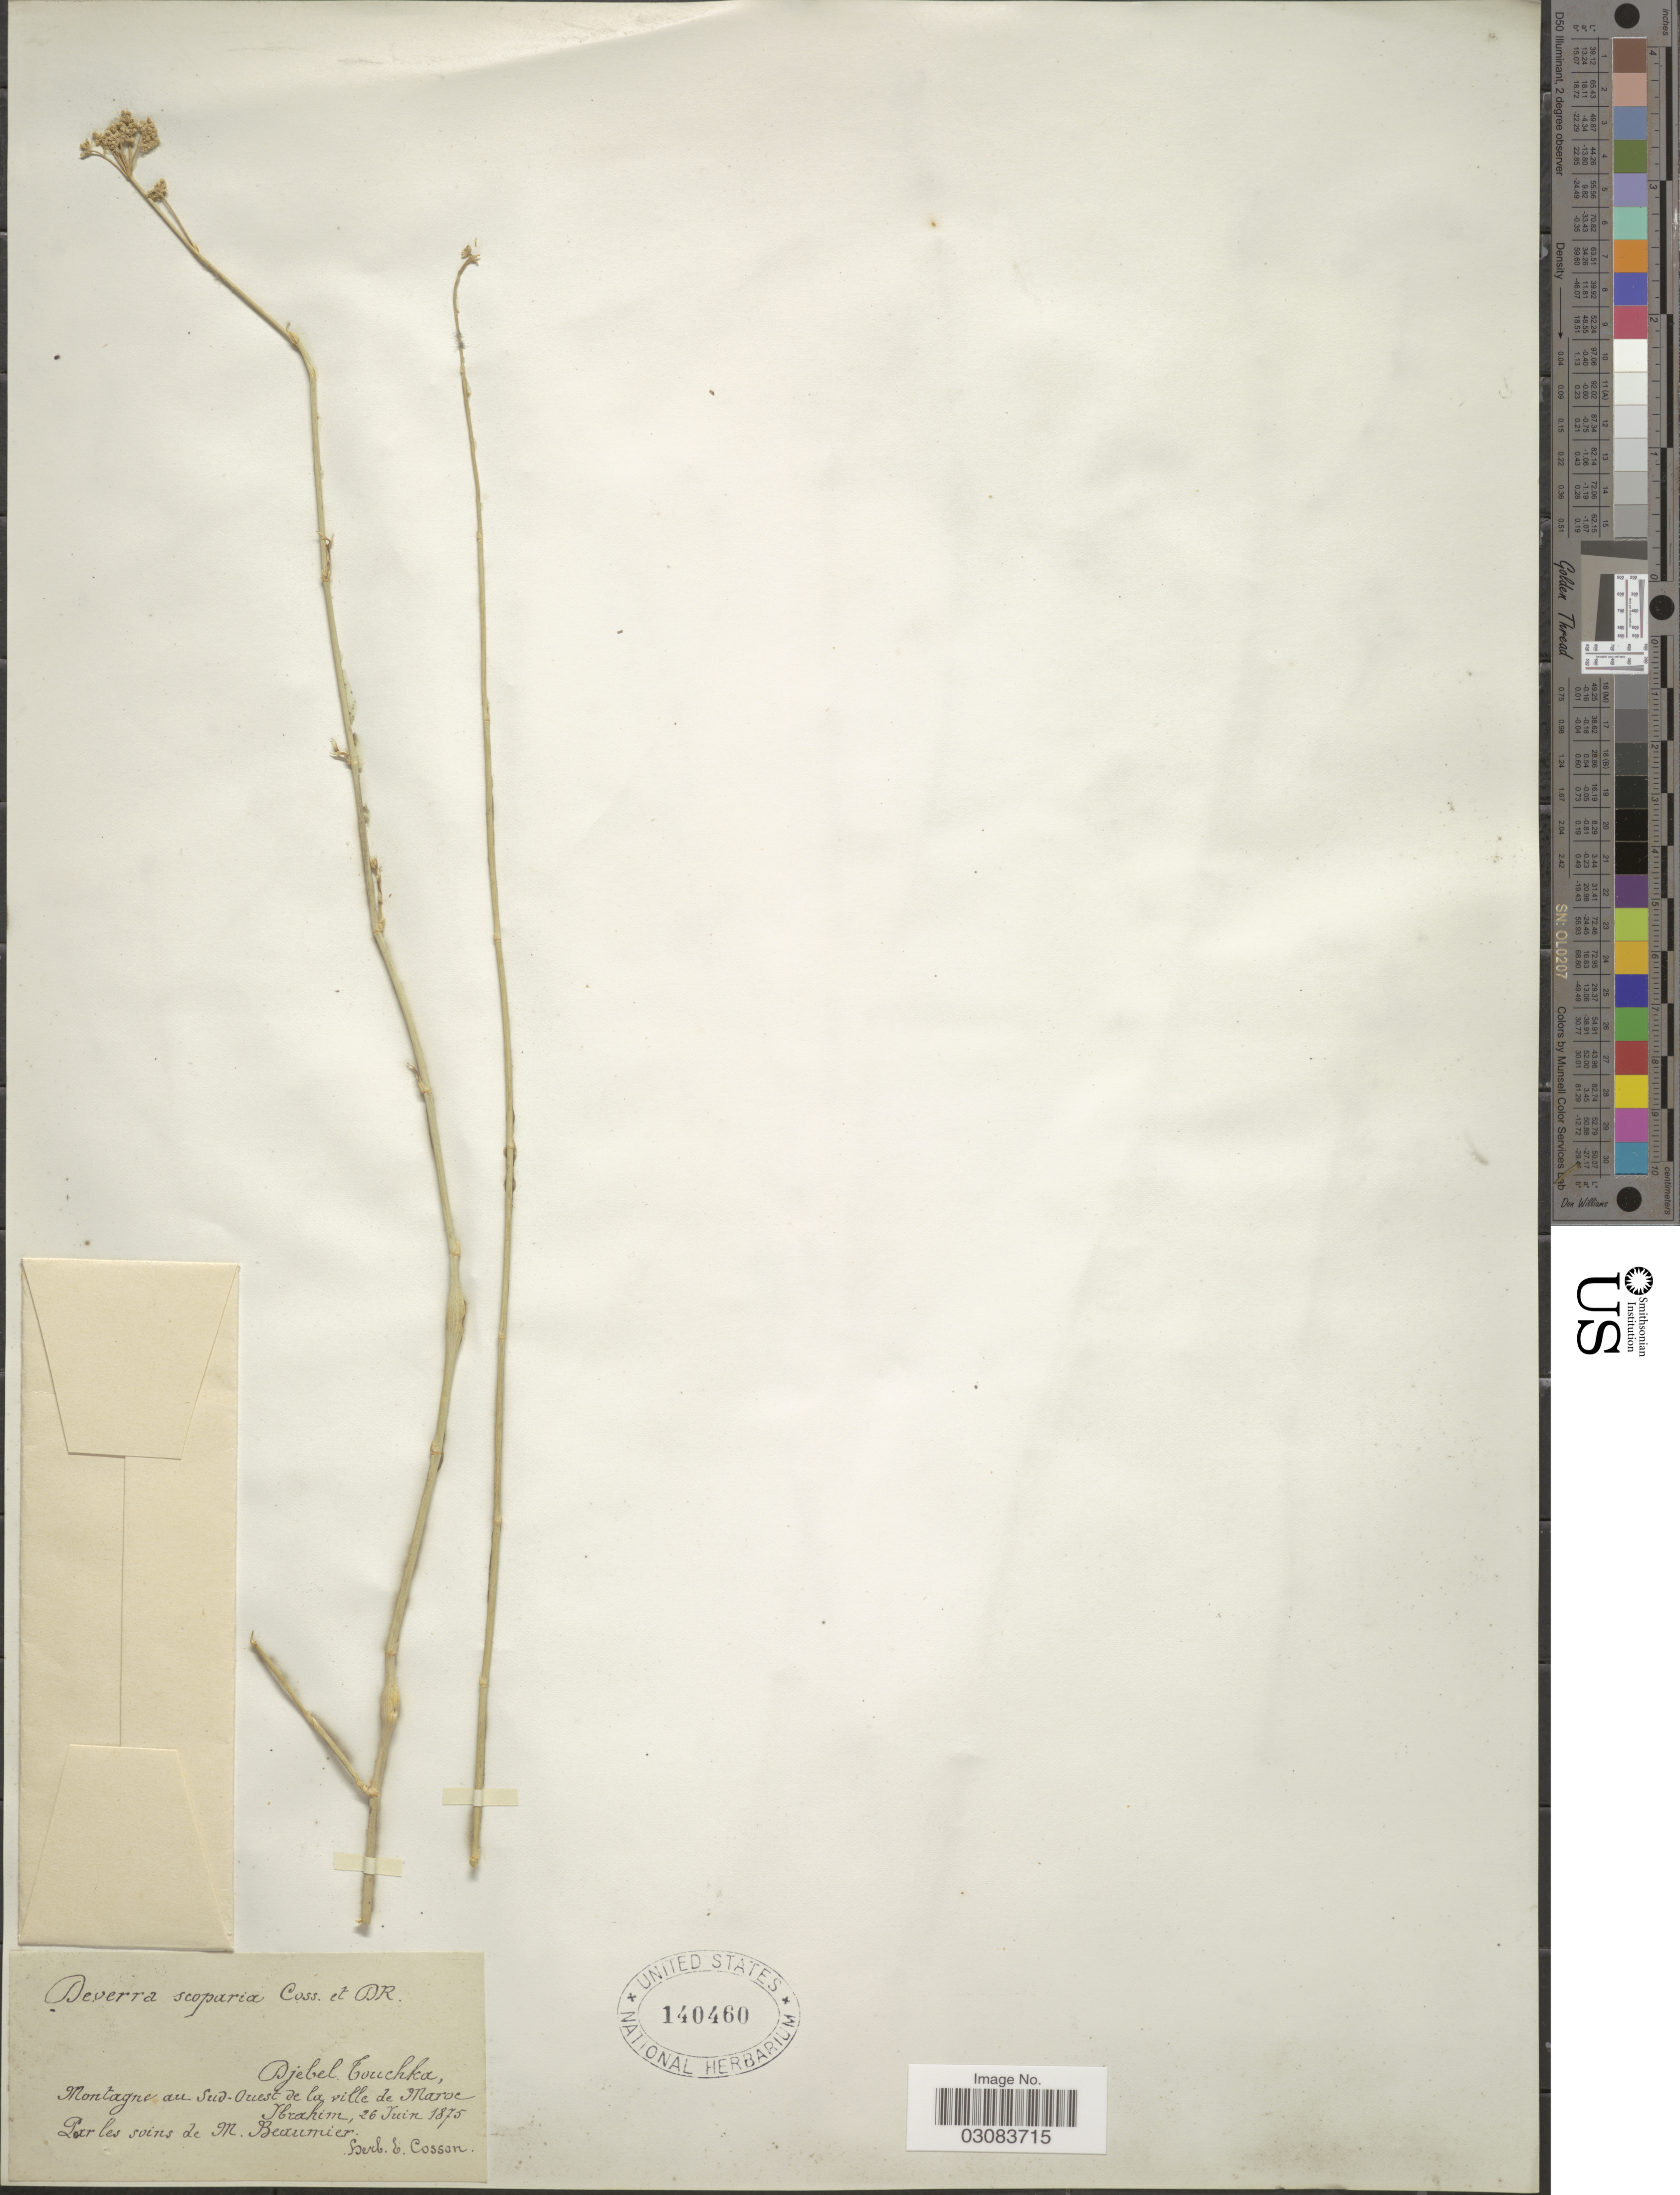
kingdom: Plantae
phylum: Tracheophyta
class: Magnoliopsida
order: Apiales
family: Apiaceae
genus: Deverra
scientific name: Deverra scoparia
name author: Coss. & Durieu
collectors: M. Beaumier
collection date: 1875-06-26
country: Morocco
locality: Djebel Touchka, Montagne au sud-ouest de la ville de Maroc, Ibrahim.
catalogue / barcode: US 140460